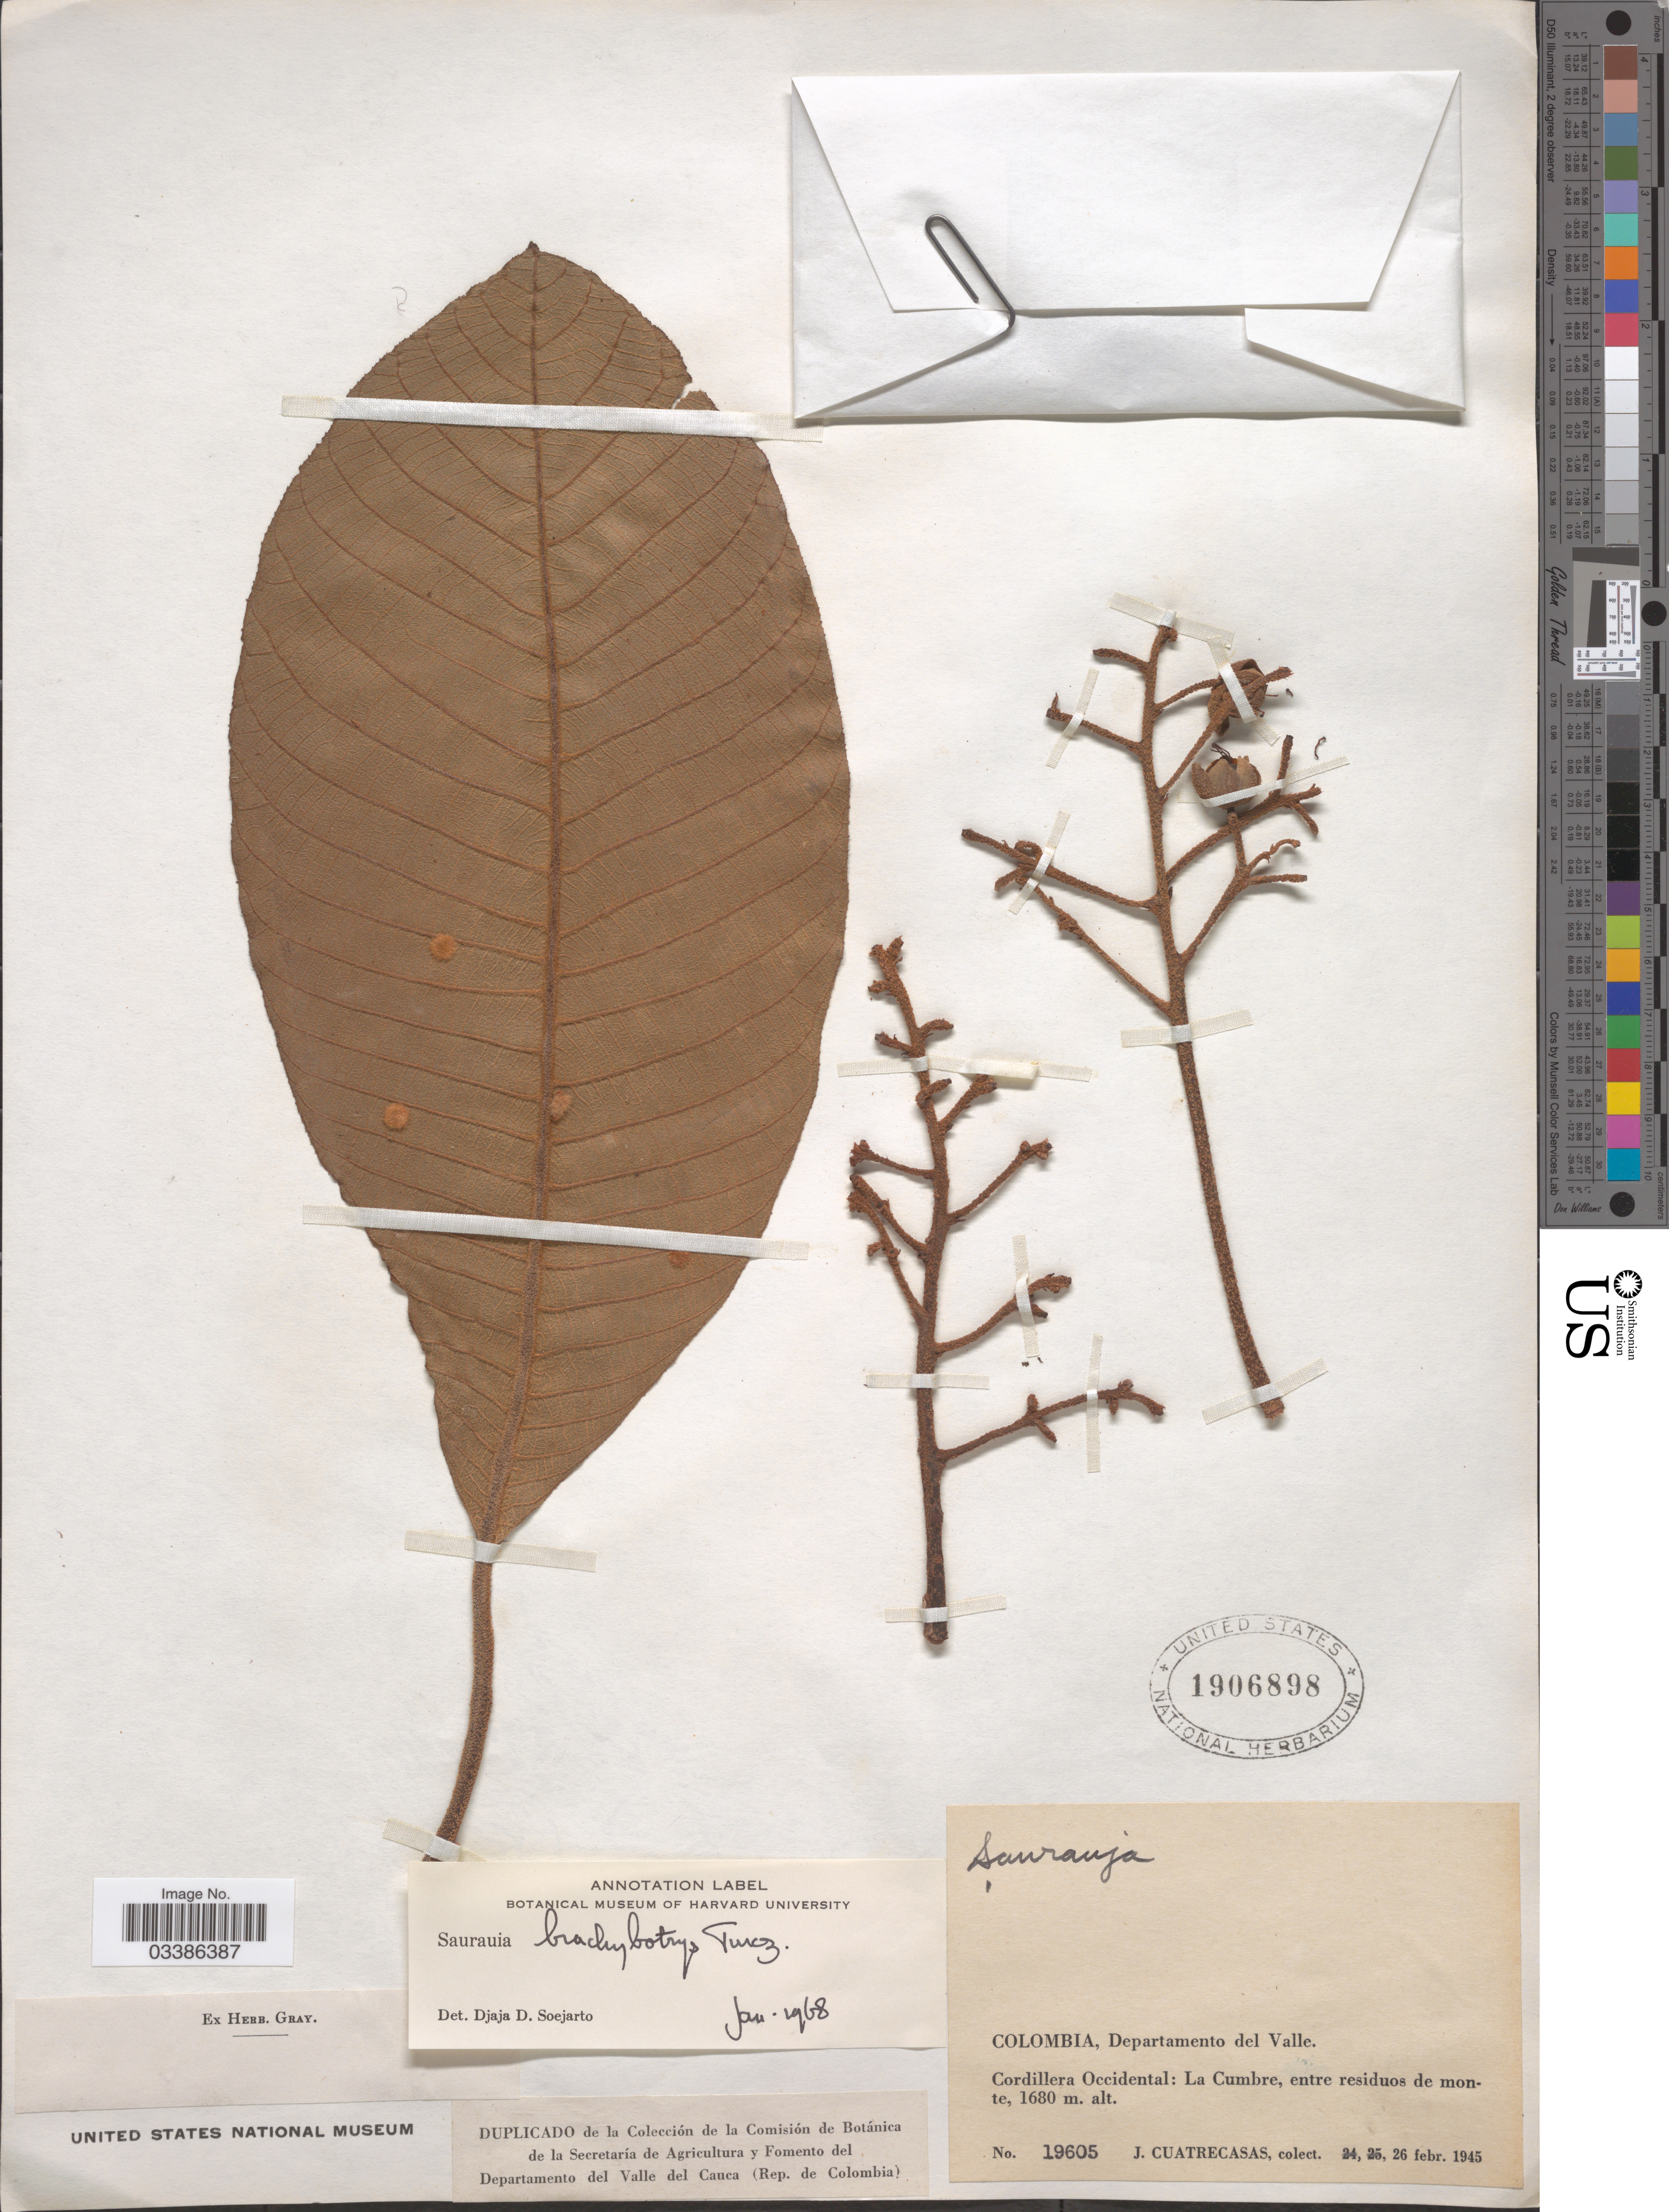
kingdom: Plantae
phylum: Tracheophyta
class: Magnoliopsida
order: Ericales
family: Actinidiaceae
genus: Saurauia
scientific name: Saurauia brachybotrys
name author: Turcz.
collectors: J. Cuatrecasas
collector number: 19605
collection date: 1945-02-26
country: Colombia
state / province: Valle del Cauca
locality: Departamento del Valle. Cordillera Occidental: La Cumbre, entre residuos de monte.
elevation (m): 1680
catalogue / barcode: US 1906898